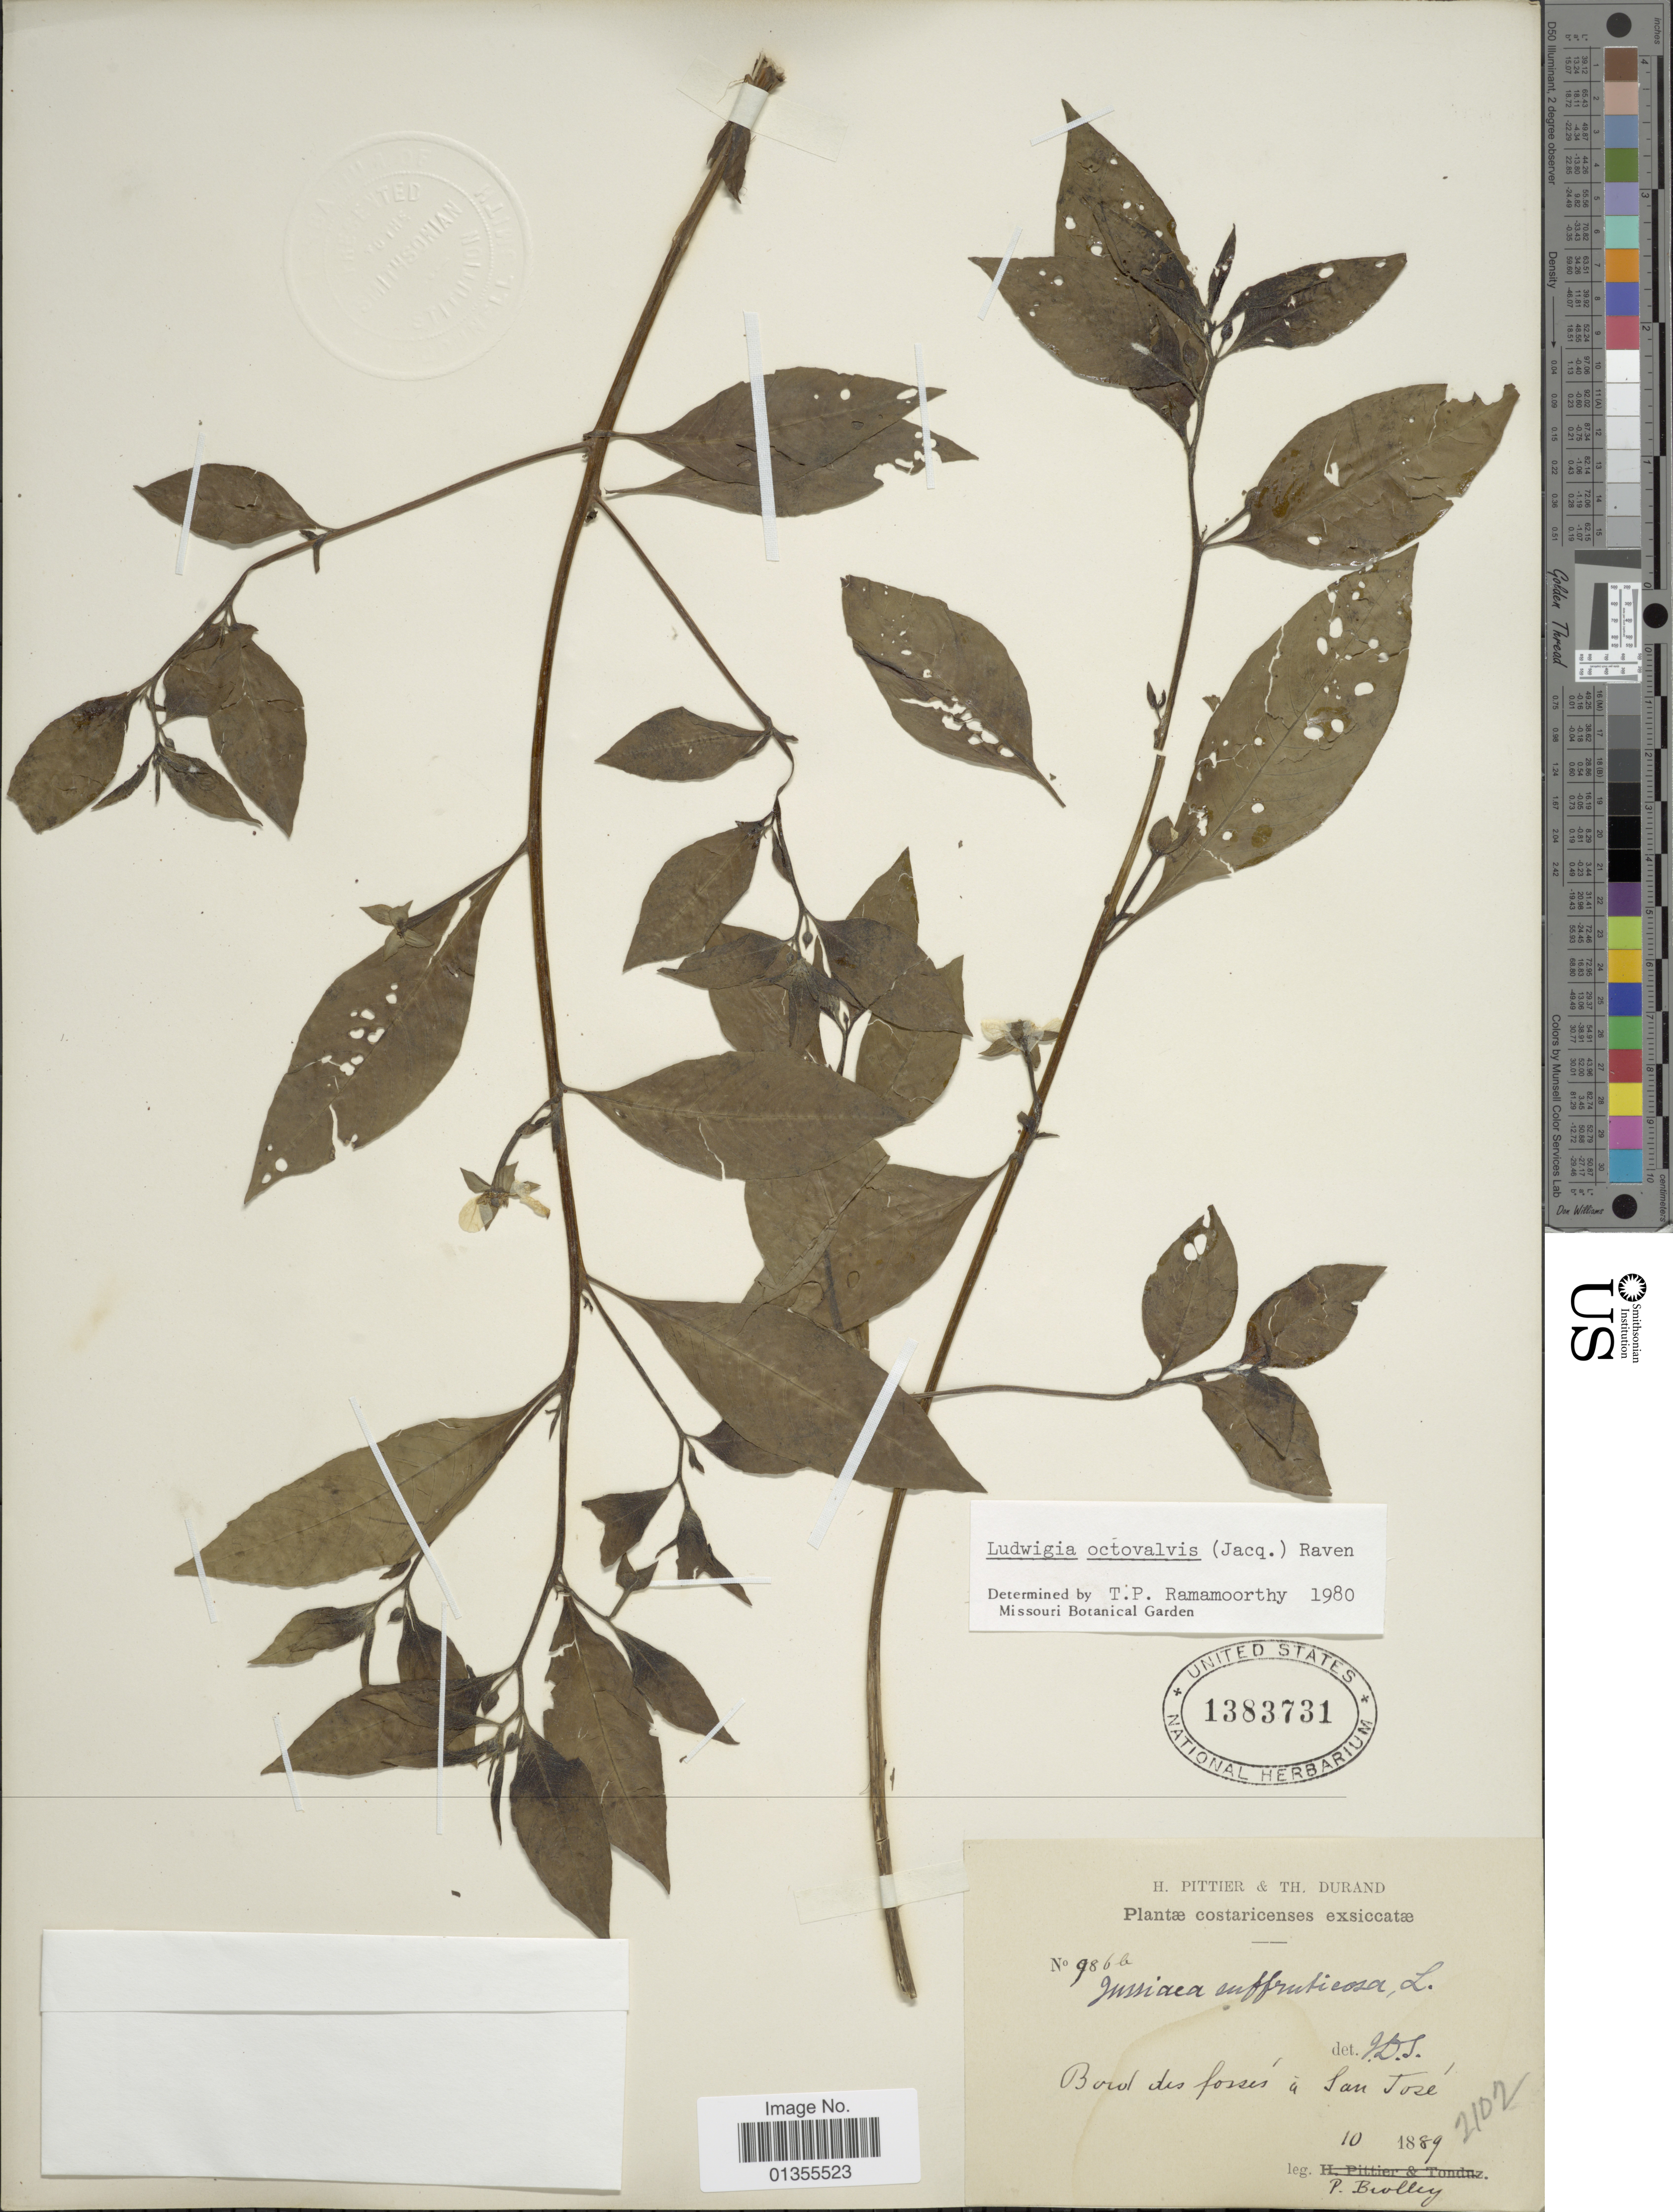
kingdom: Plantae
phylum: Tracheophyta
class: Magnoliopsida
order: Myrtales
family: Onagraceae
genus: Ludwigia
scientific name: Ludwigia octovalvis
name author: (Jacq.) P.H. Raven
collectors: P. Biolley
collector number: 986b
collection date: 1889-10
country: Costa Rica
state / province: San José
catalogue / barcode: US 1383731